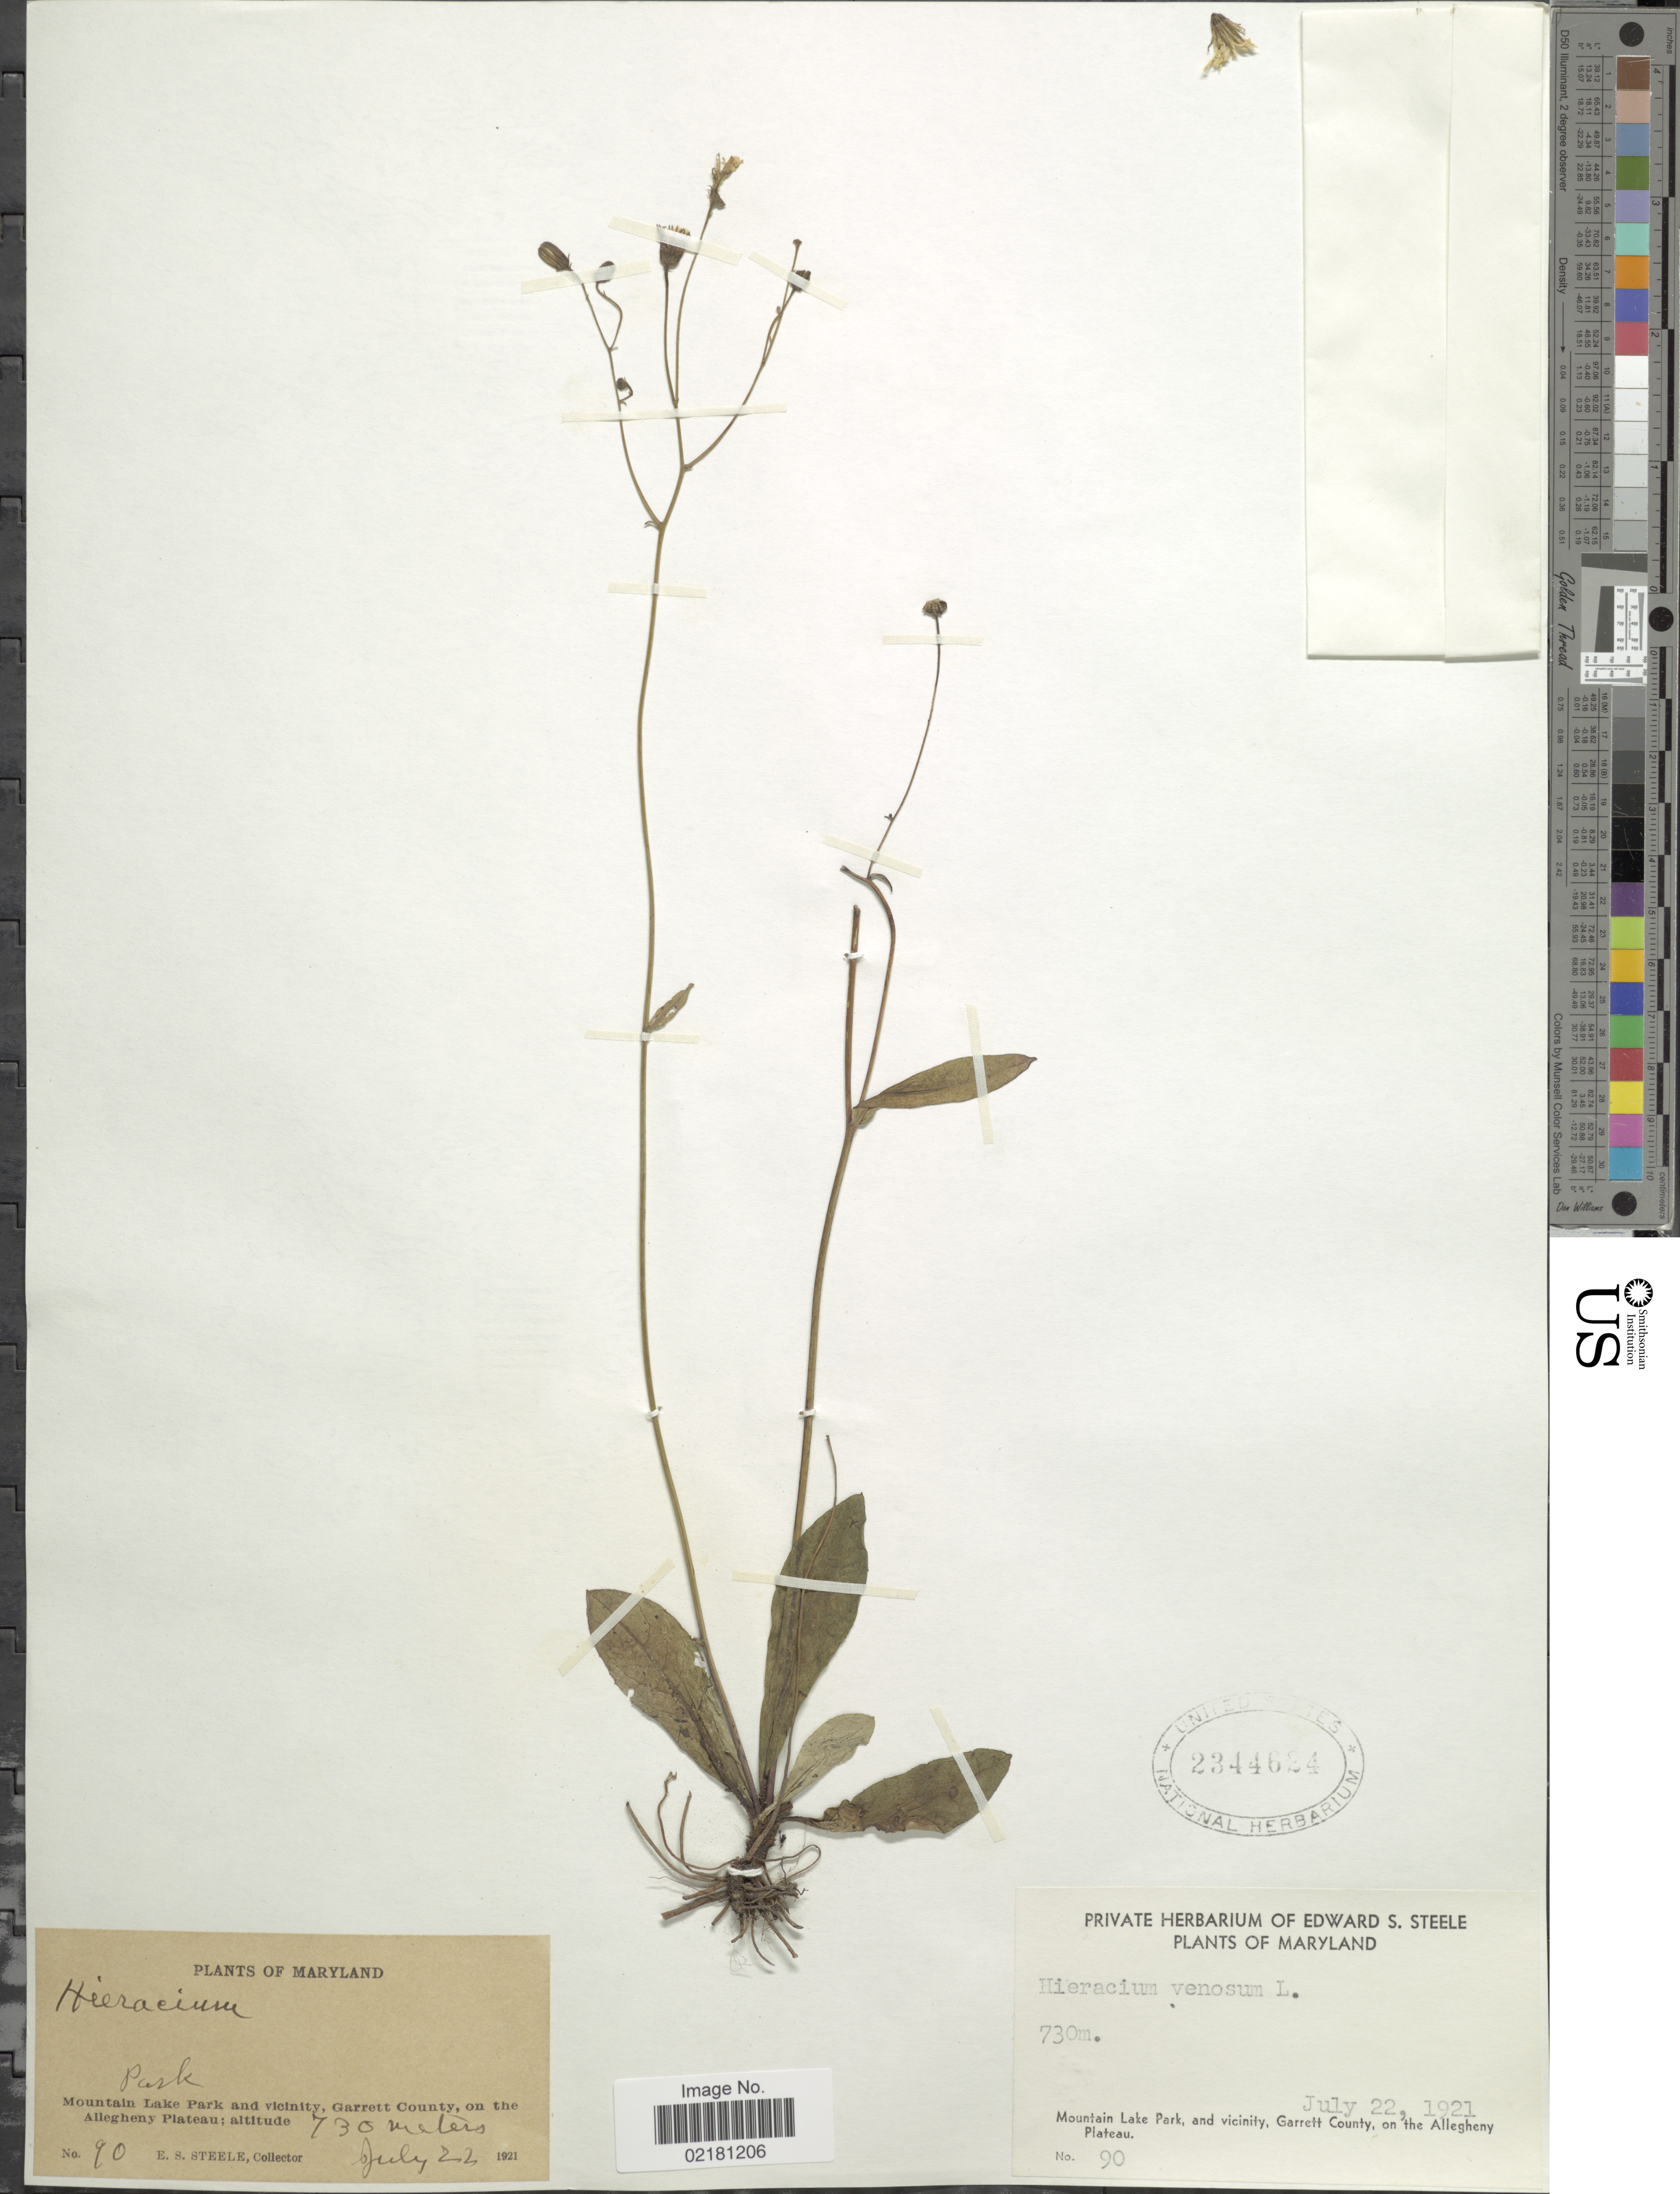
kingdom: Plantae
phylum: Tracheophyta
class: Magnoliopsida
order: Asterales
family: Asteraceae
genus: Hieracium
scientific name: Hieracium venosum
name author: L.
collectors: E. Steele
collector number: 90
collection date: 1921-07-22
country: United States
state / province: Maryland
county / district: Garrett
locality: Mountain Lake Park, and vicinity, Garrett County, on the Allegheny Plateau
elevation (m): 730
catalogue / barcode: US 2344624